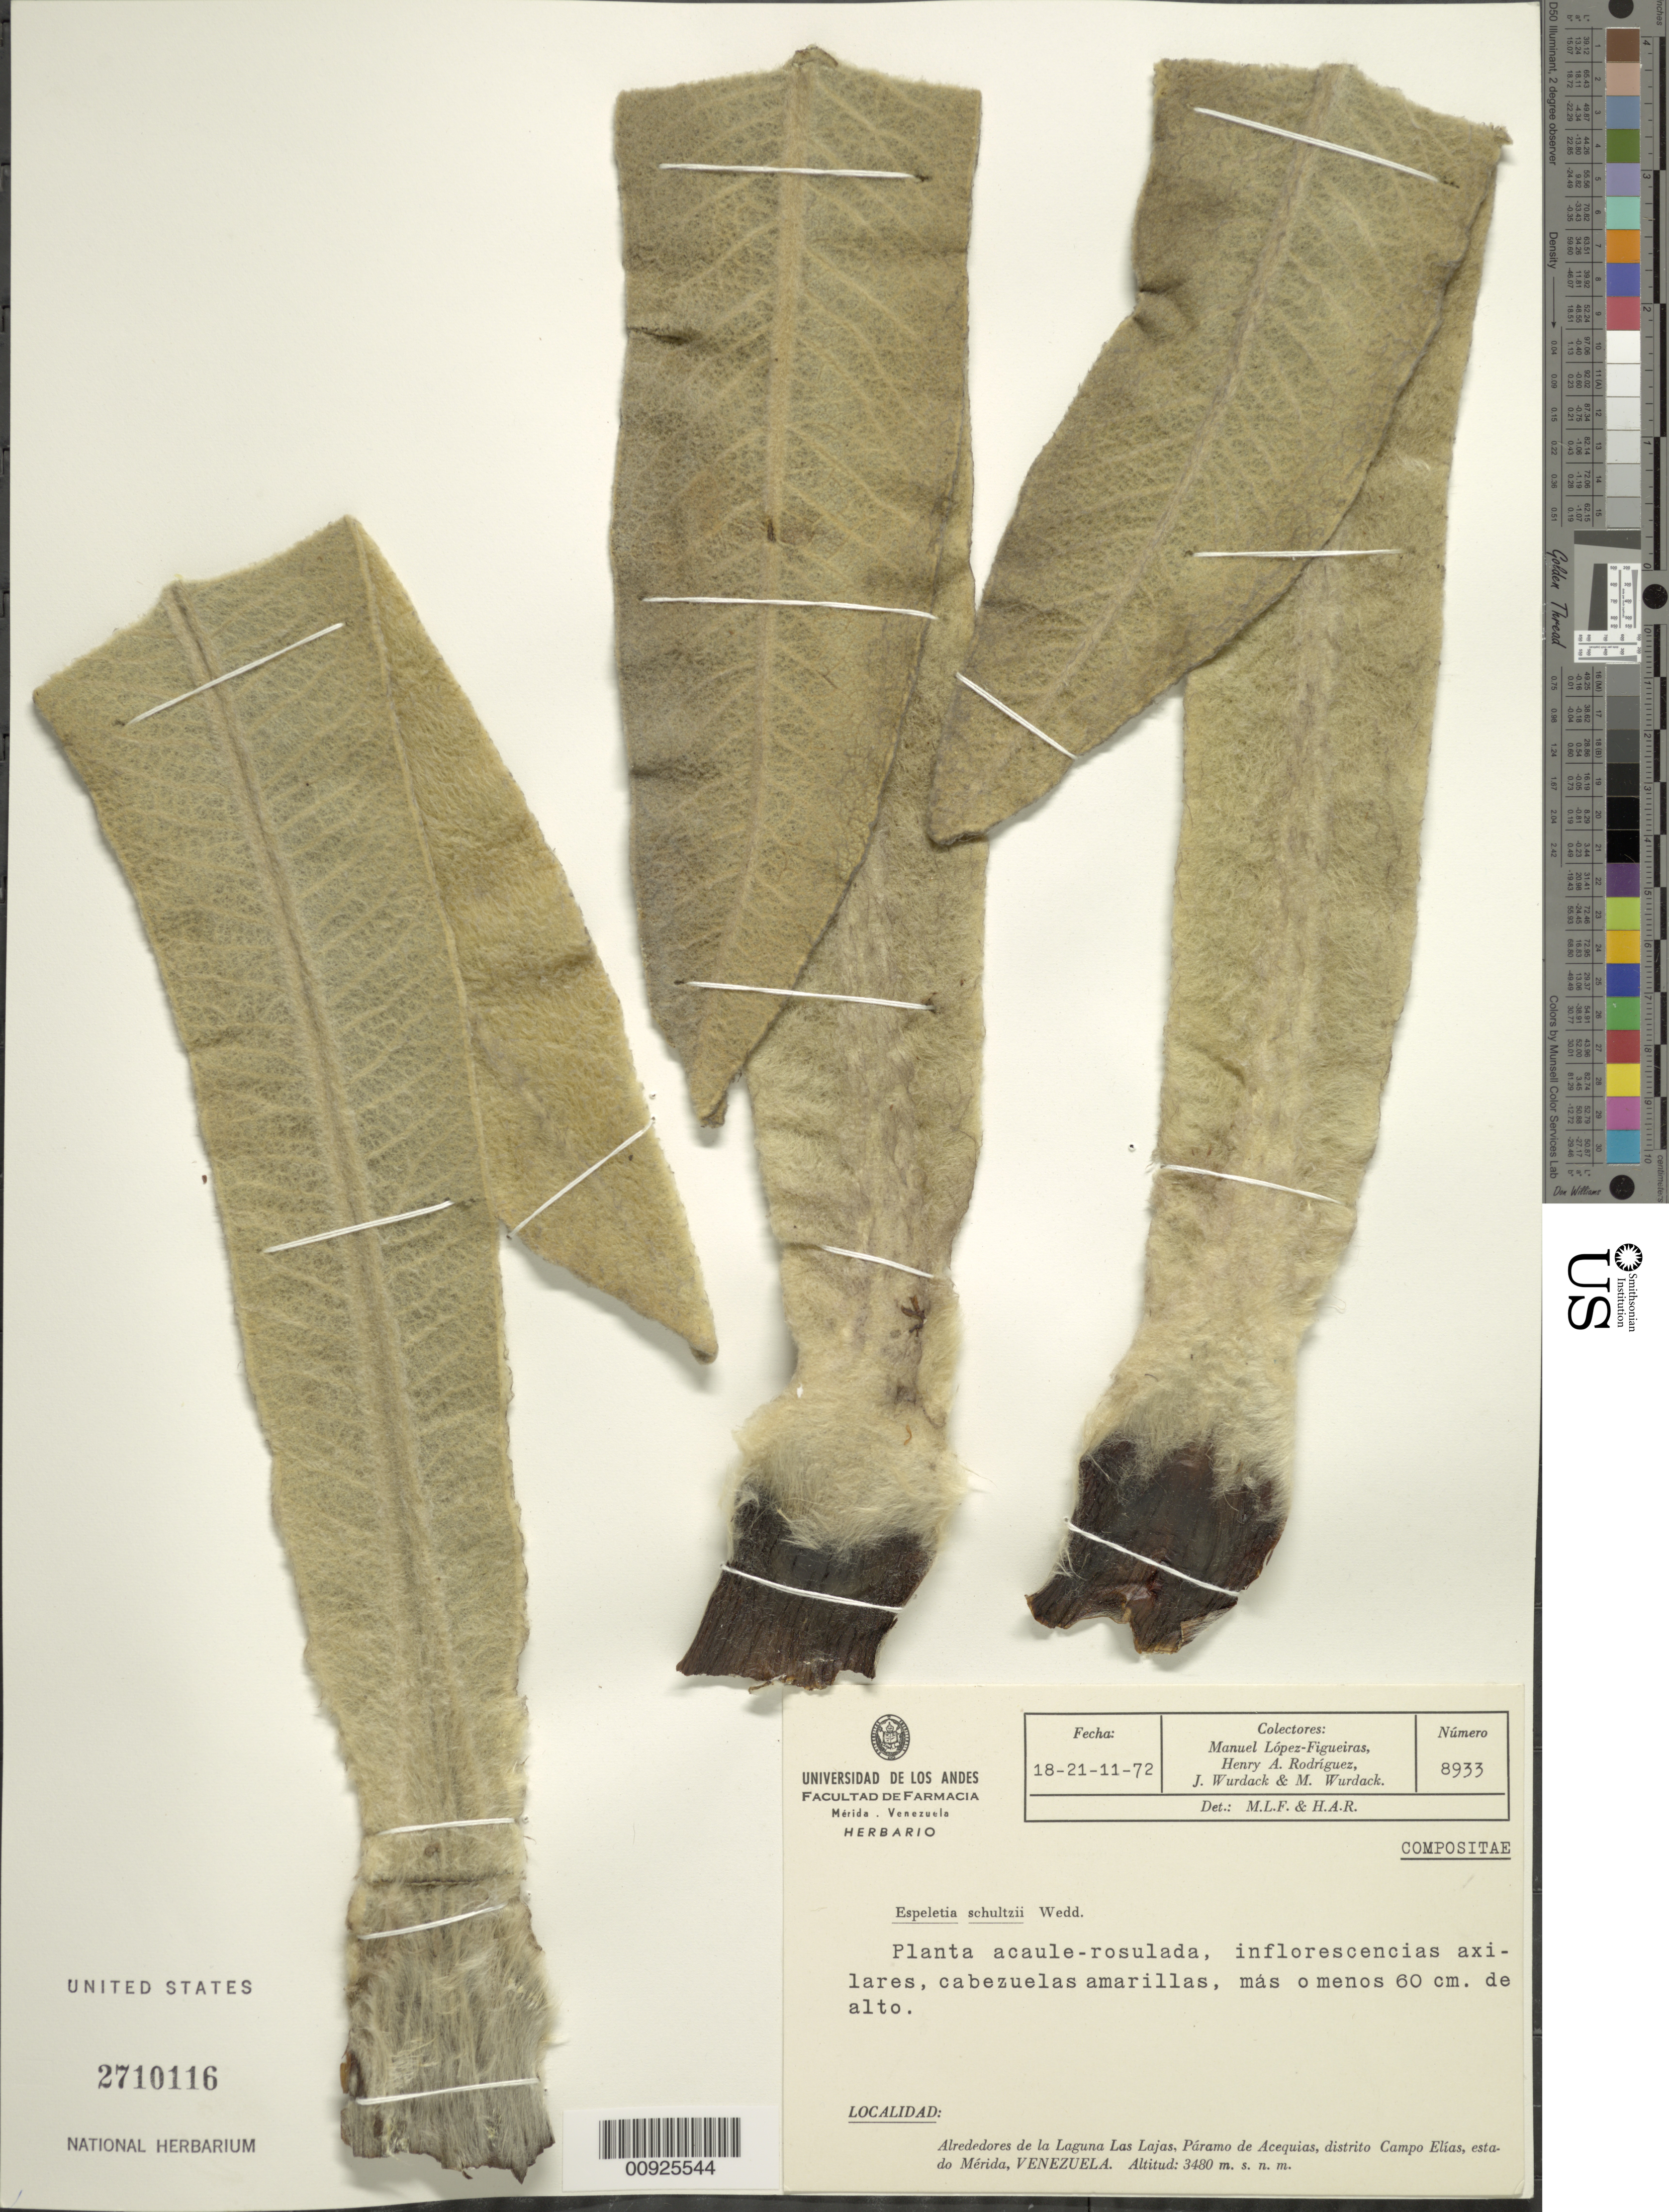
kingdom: Plantae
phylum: Tracheophyta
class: Magnoliopsida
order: Asterales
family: Asteraceae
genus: Espeletia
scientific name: Espeletia schultzii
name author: Wedd.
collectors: M. López Figueiras, H. A. Rodriguez, J. J. Wurdack & M. L. Wurdack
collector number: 8933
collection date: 1972-11-18/1972-11-21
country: Venezuela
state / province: Mérida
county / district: Campo Elías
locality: P. de Acequias. Alrededores de la Laguna Las Lajas, Páramo de Acequias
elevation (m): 3480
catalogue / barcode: US 2710116